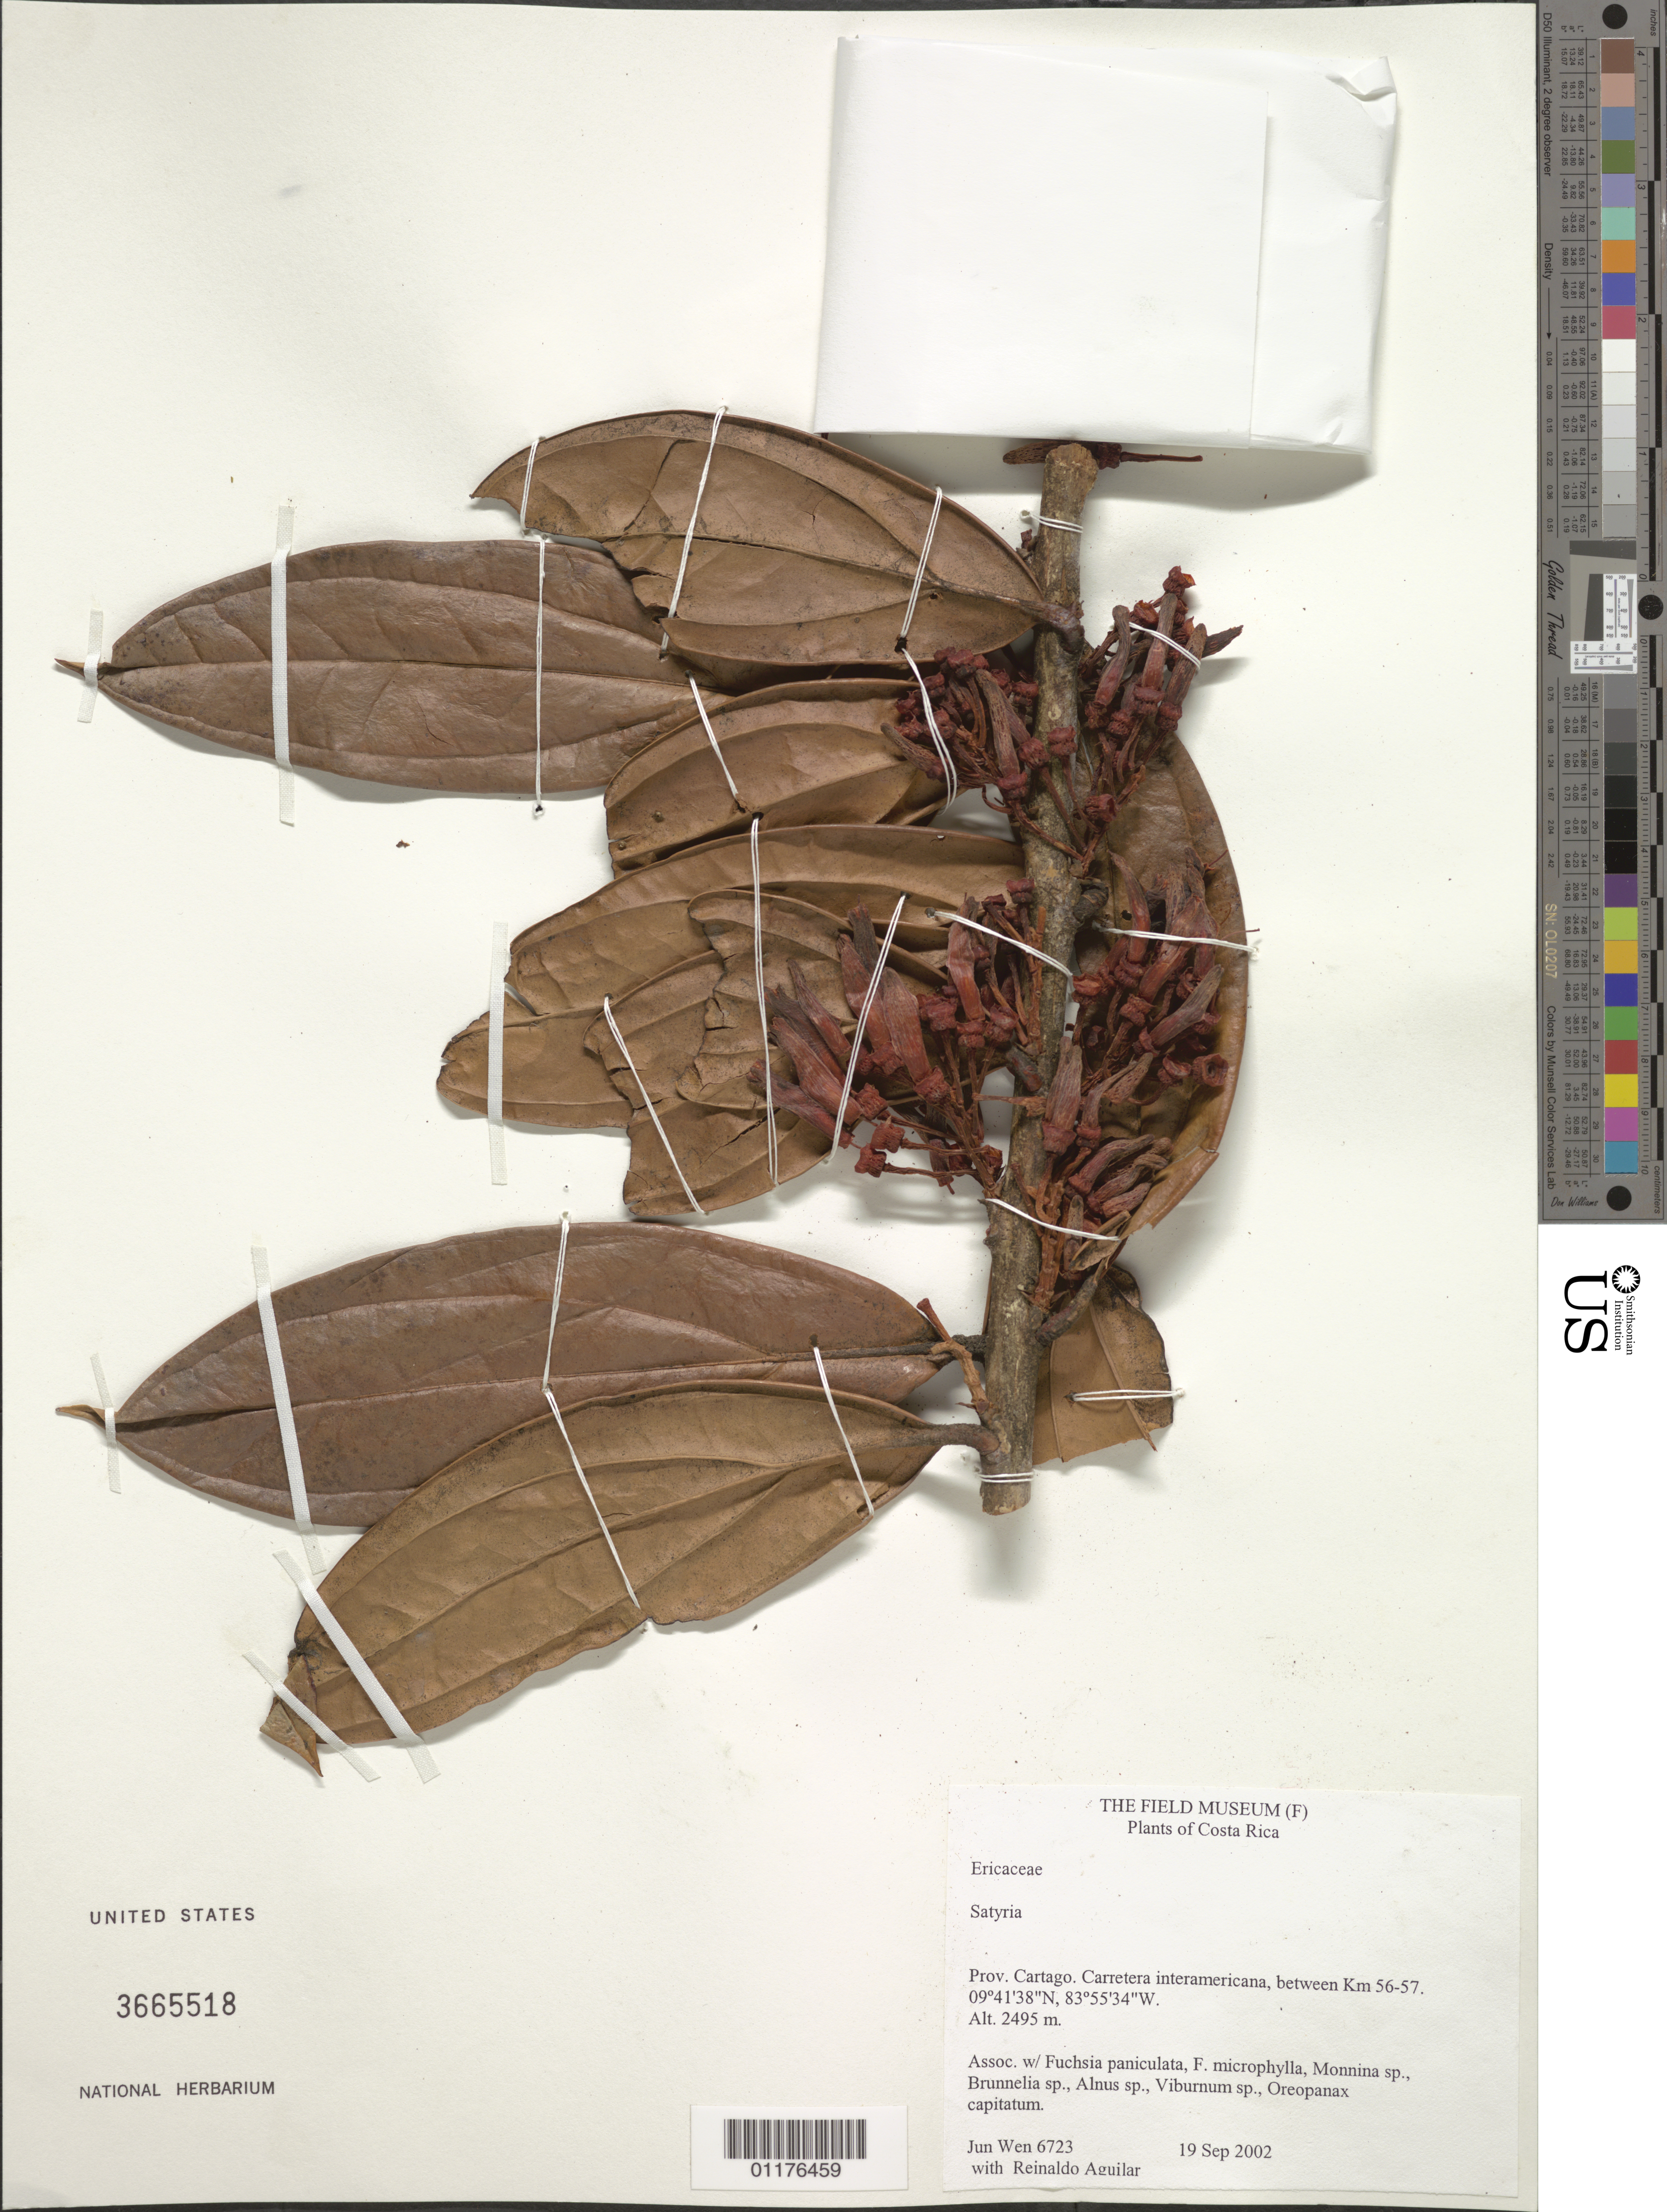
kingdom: Plantae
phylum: Tracheophyta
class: Magnoliopsida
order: Ericales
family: Ericaceae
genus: Satyria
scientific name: Satyria sp.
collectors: J. Wen & R. Aguilar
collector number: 6723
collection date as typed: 19 Sep 2002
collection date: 2002-09-19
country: Costa Rica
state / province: Cartago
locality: Carretera interamericana, between Km 56 - 57.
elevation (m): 2495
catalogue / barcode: US 3665518